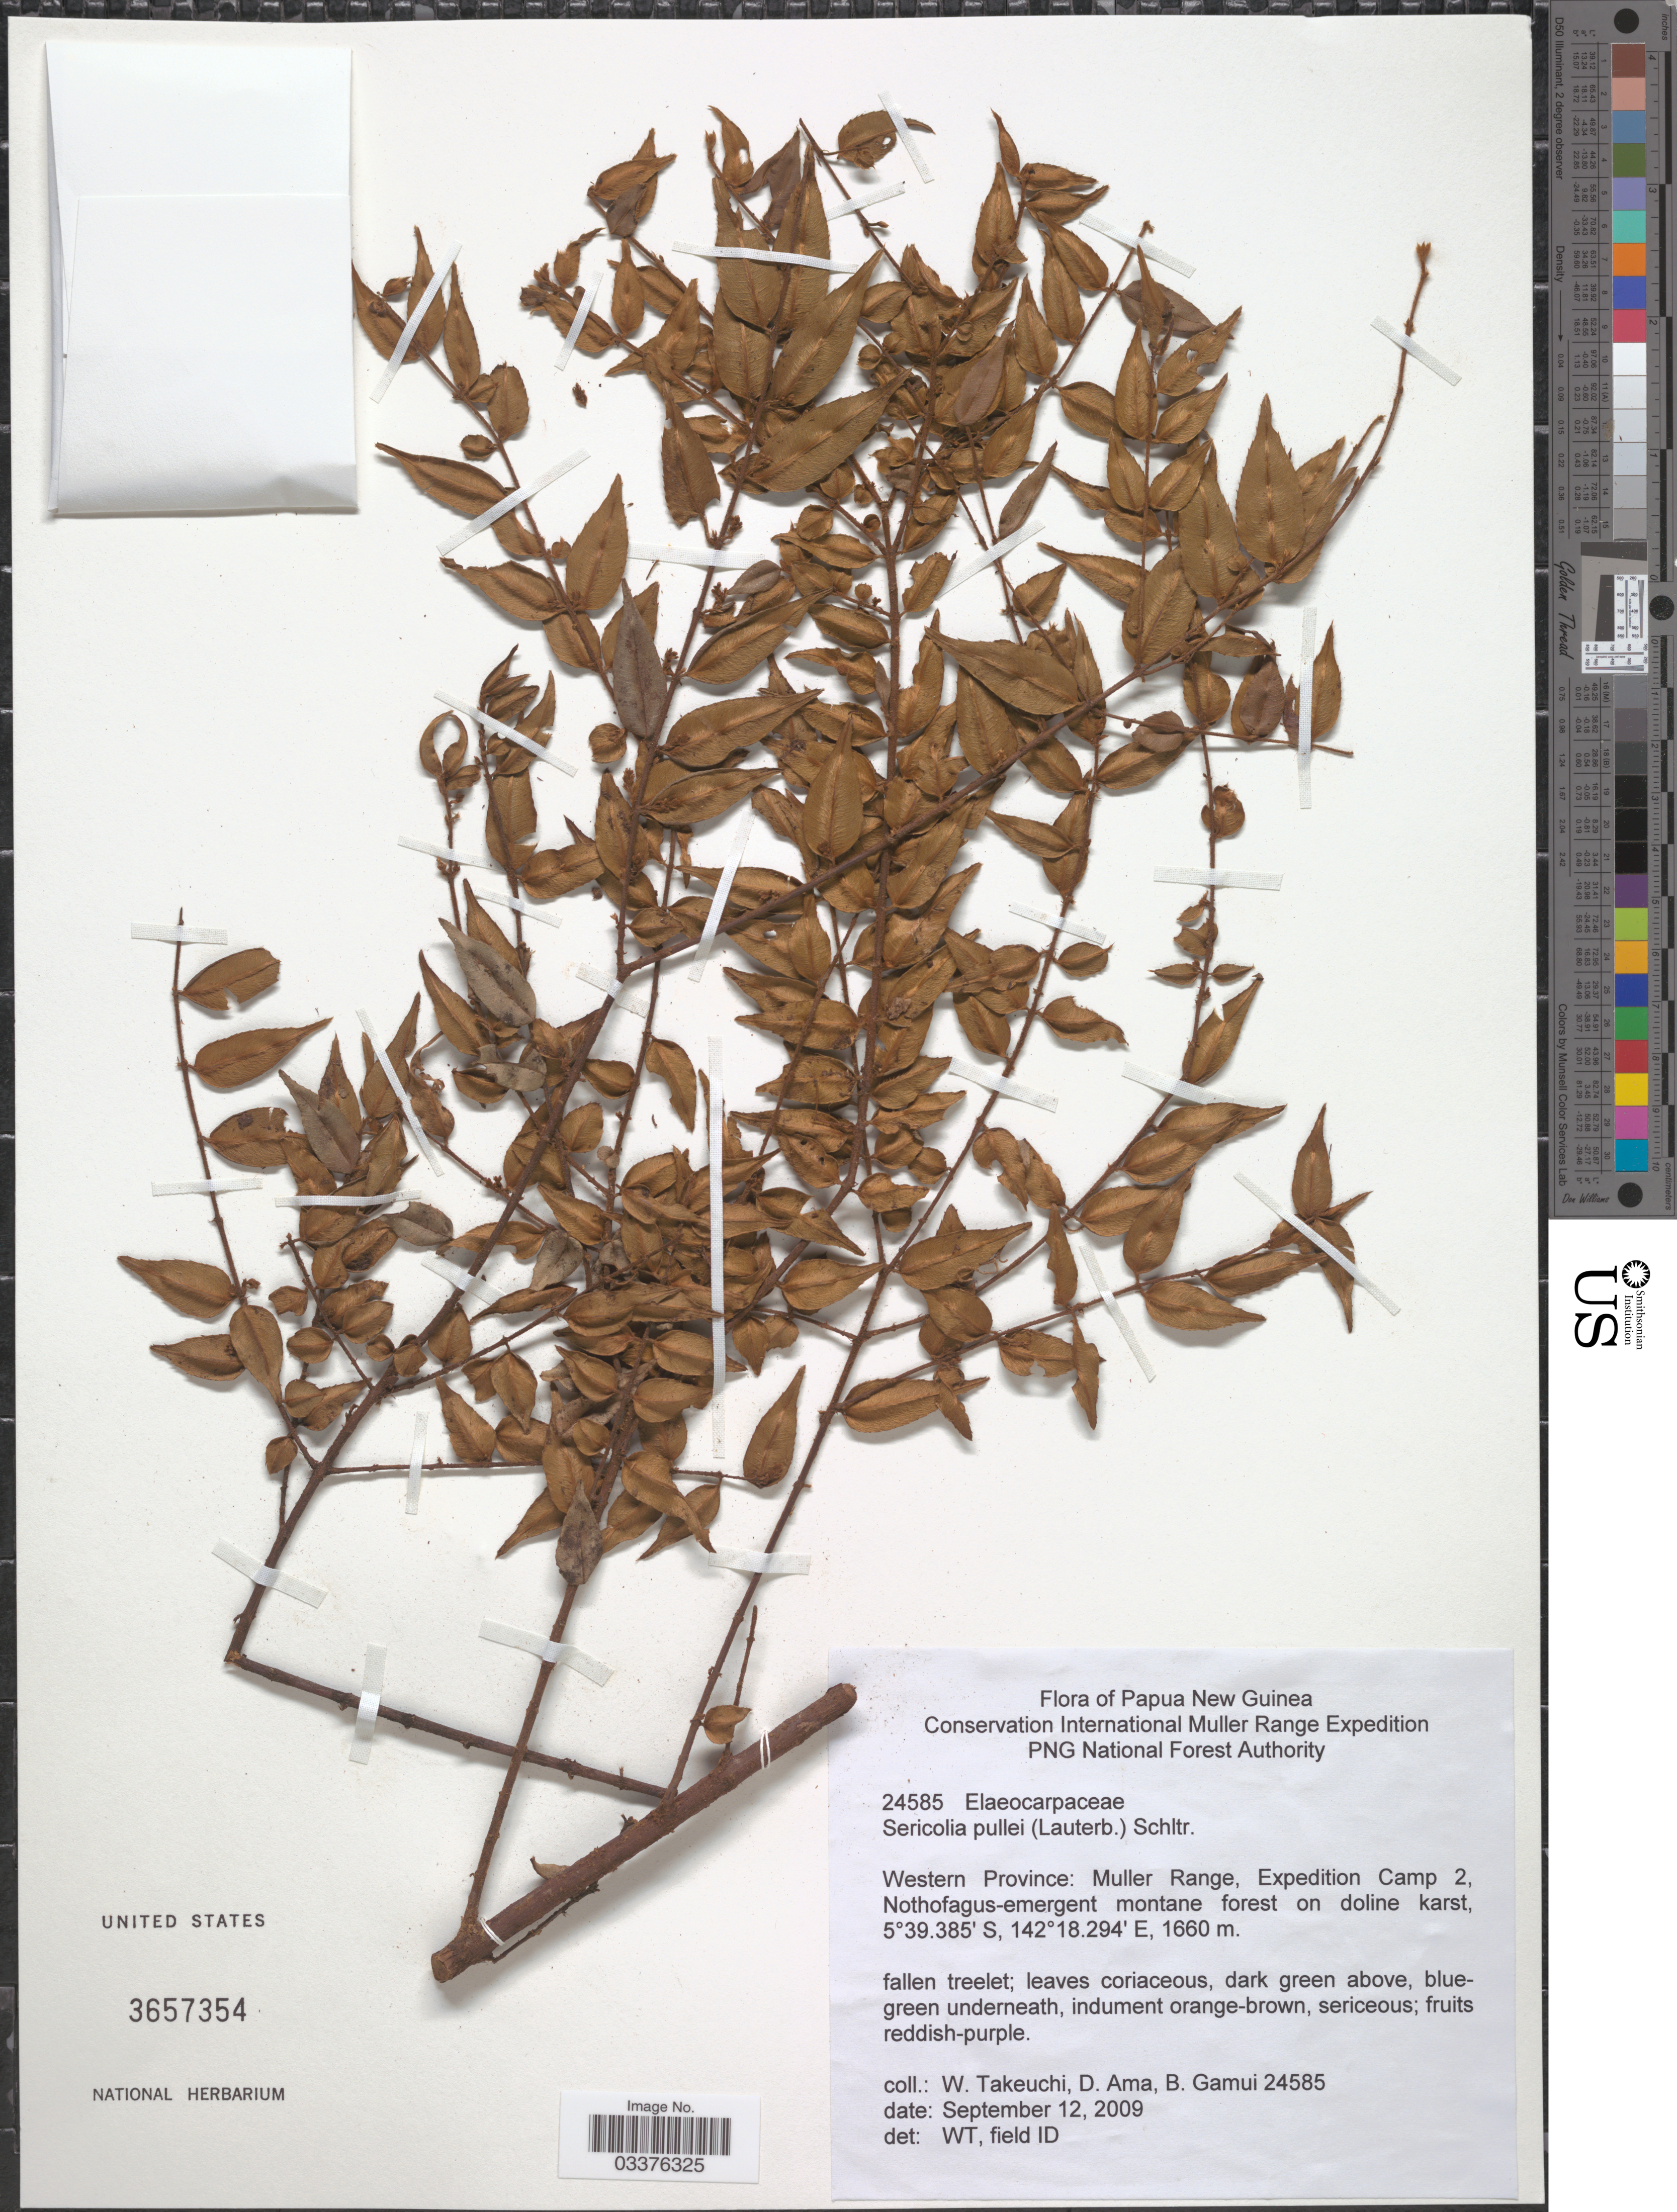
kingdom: Plantae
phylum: Tracheophyta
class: Magnoliopsida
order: Oxalidales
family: Elaeocarpaceae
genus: Sericolea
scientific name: Sericolea pullei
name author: Schltr.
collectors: W. Takeuchi, D. Ama & B. Gamui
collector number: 24585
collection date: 2009-09-12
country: Papua New Guinea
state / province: Manus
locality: Western Province: Muller Range, Expedition Camp 2, Nothofagus-emergent montane forest on doline karst.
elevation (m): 1660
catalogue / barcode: US 3657354